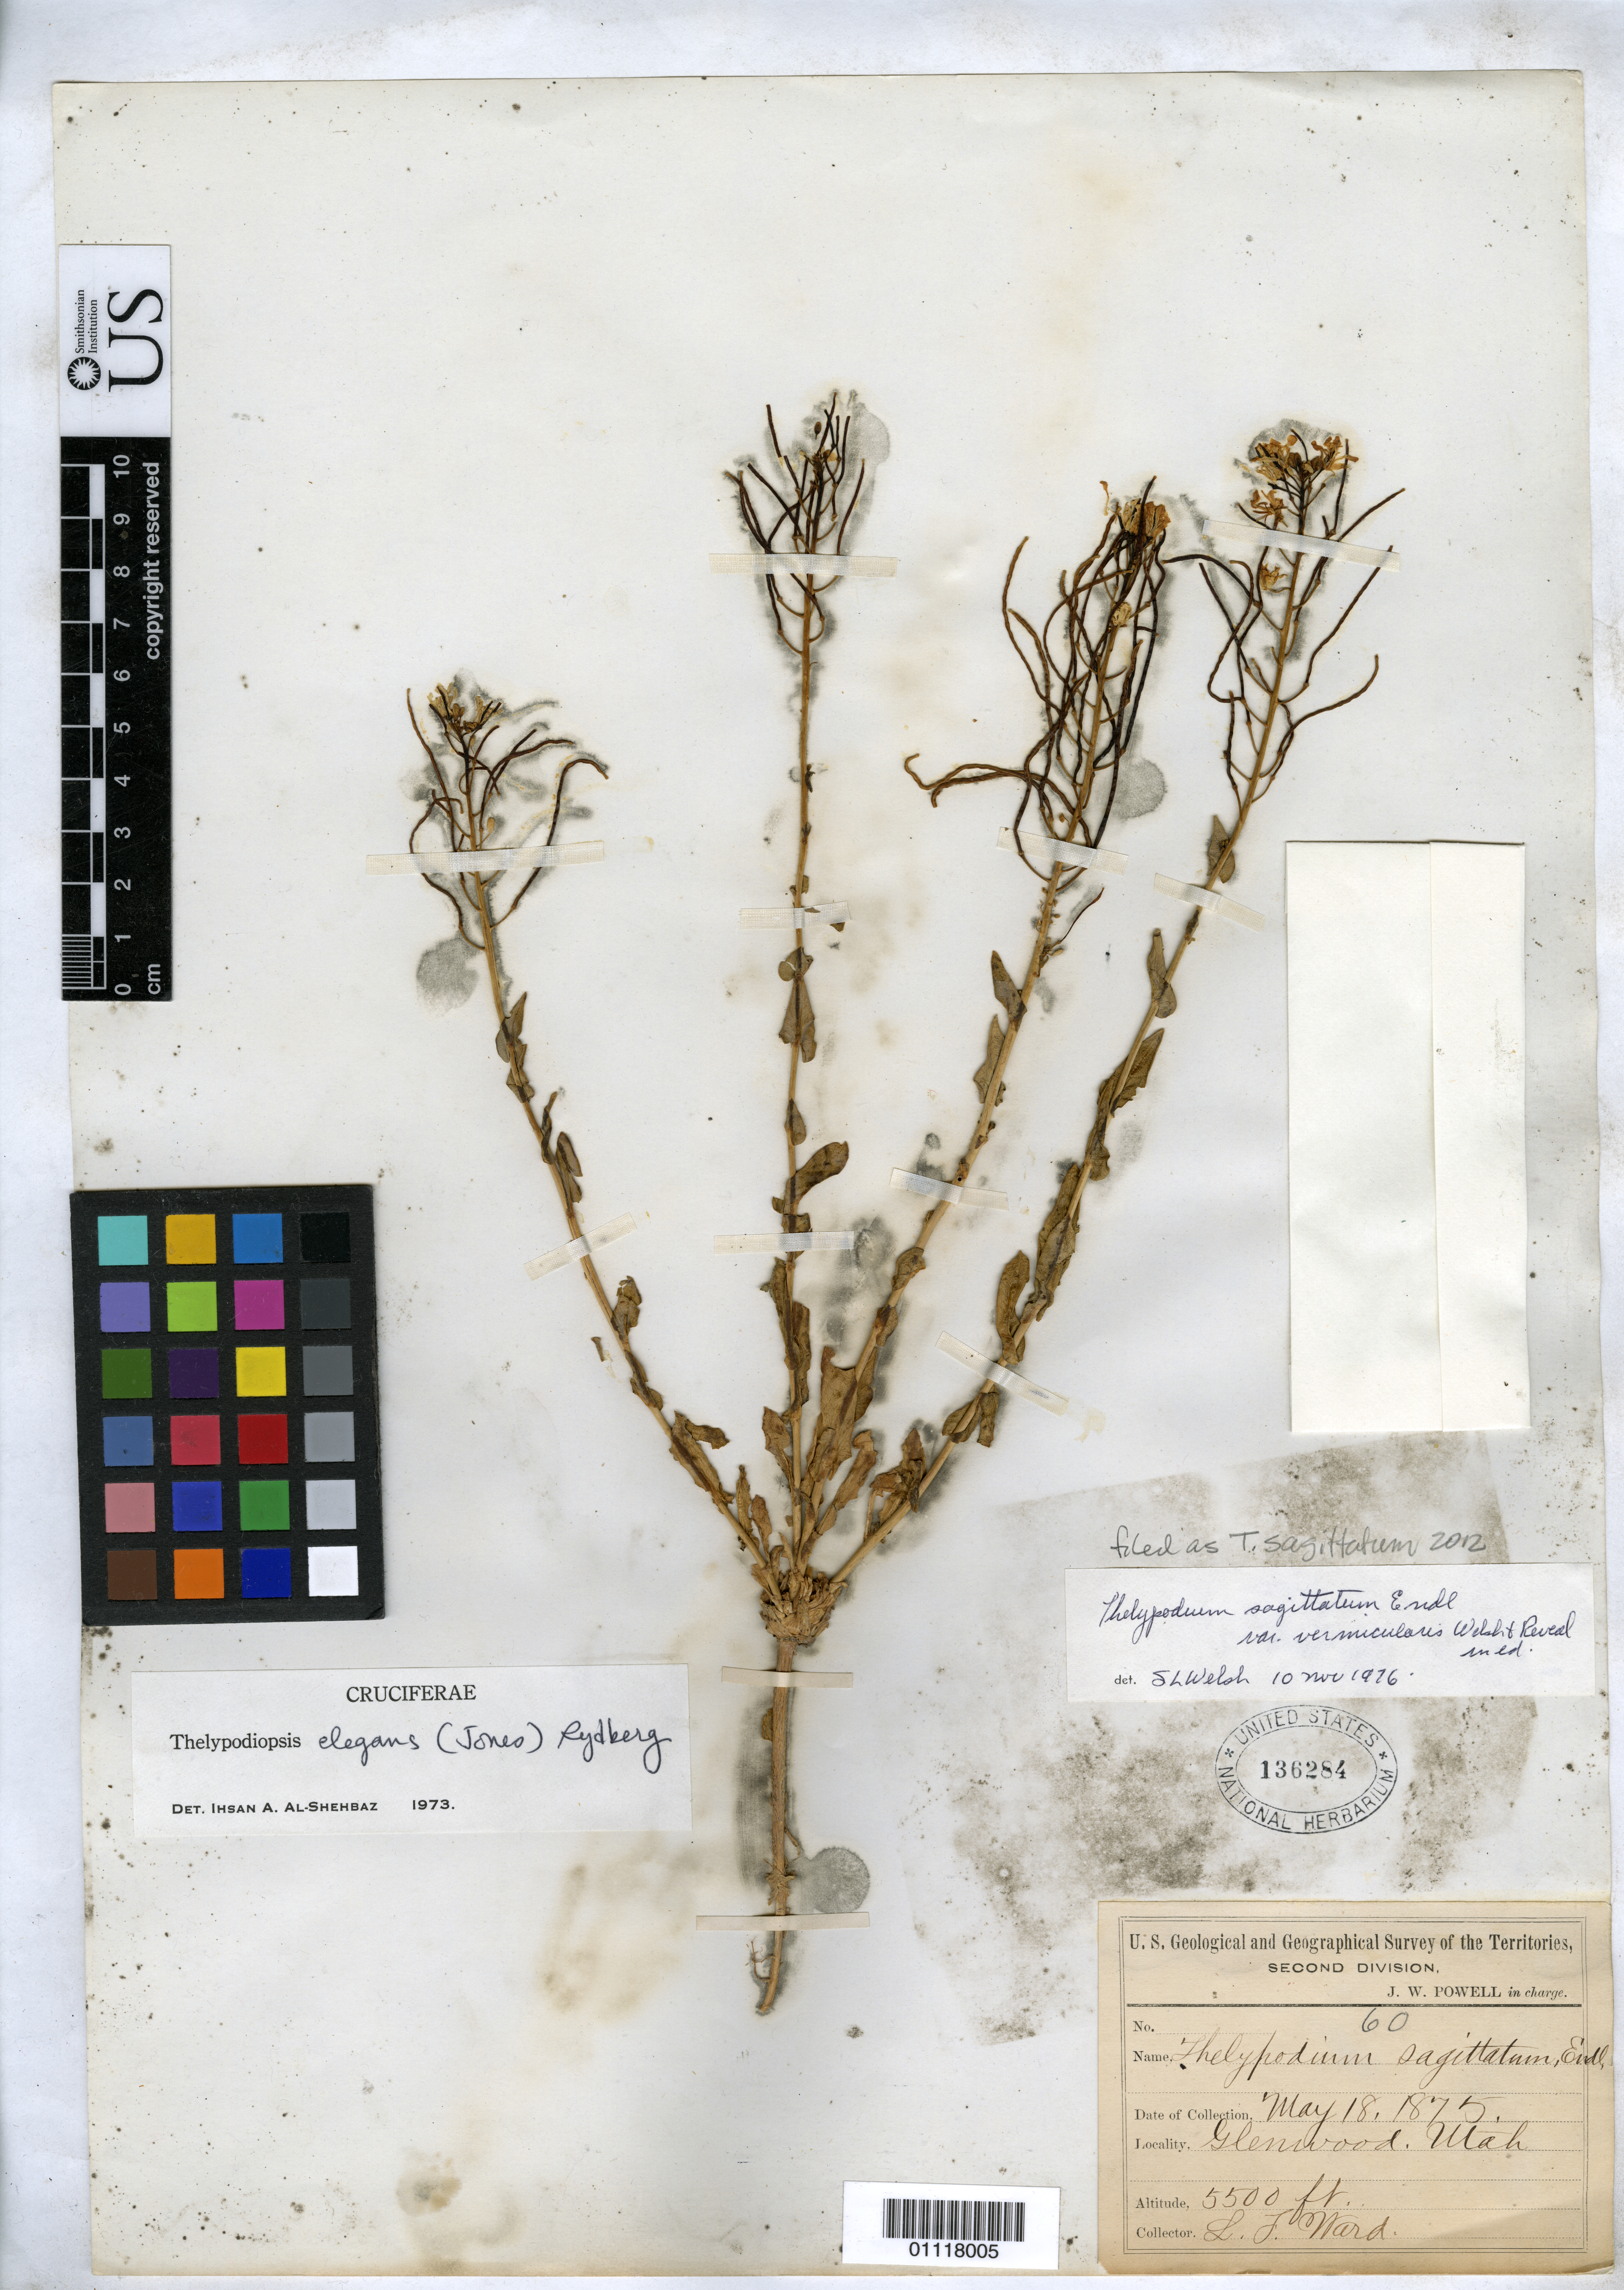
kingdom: Plantae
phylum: Tracheophyta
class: Magnoliopsida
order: Brassicales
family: Brassicaceae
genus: Thelypodium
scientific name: Thelypodium sagittatum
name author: (Nutt.) Endl.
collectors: L. F. Ward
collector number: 60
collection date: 1875-05-18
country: United States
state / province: Utah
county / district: Sevier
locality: Glenwood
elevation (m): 1676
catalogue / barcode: US 134284